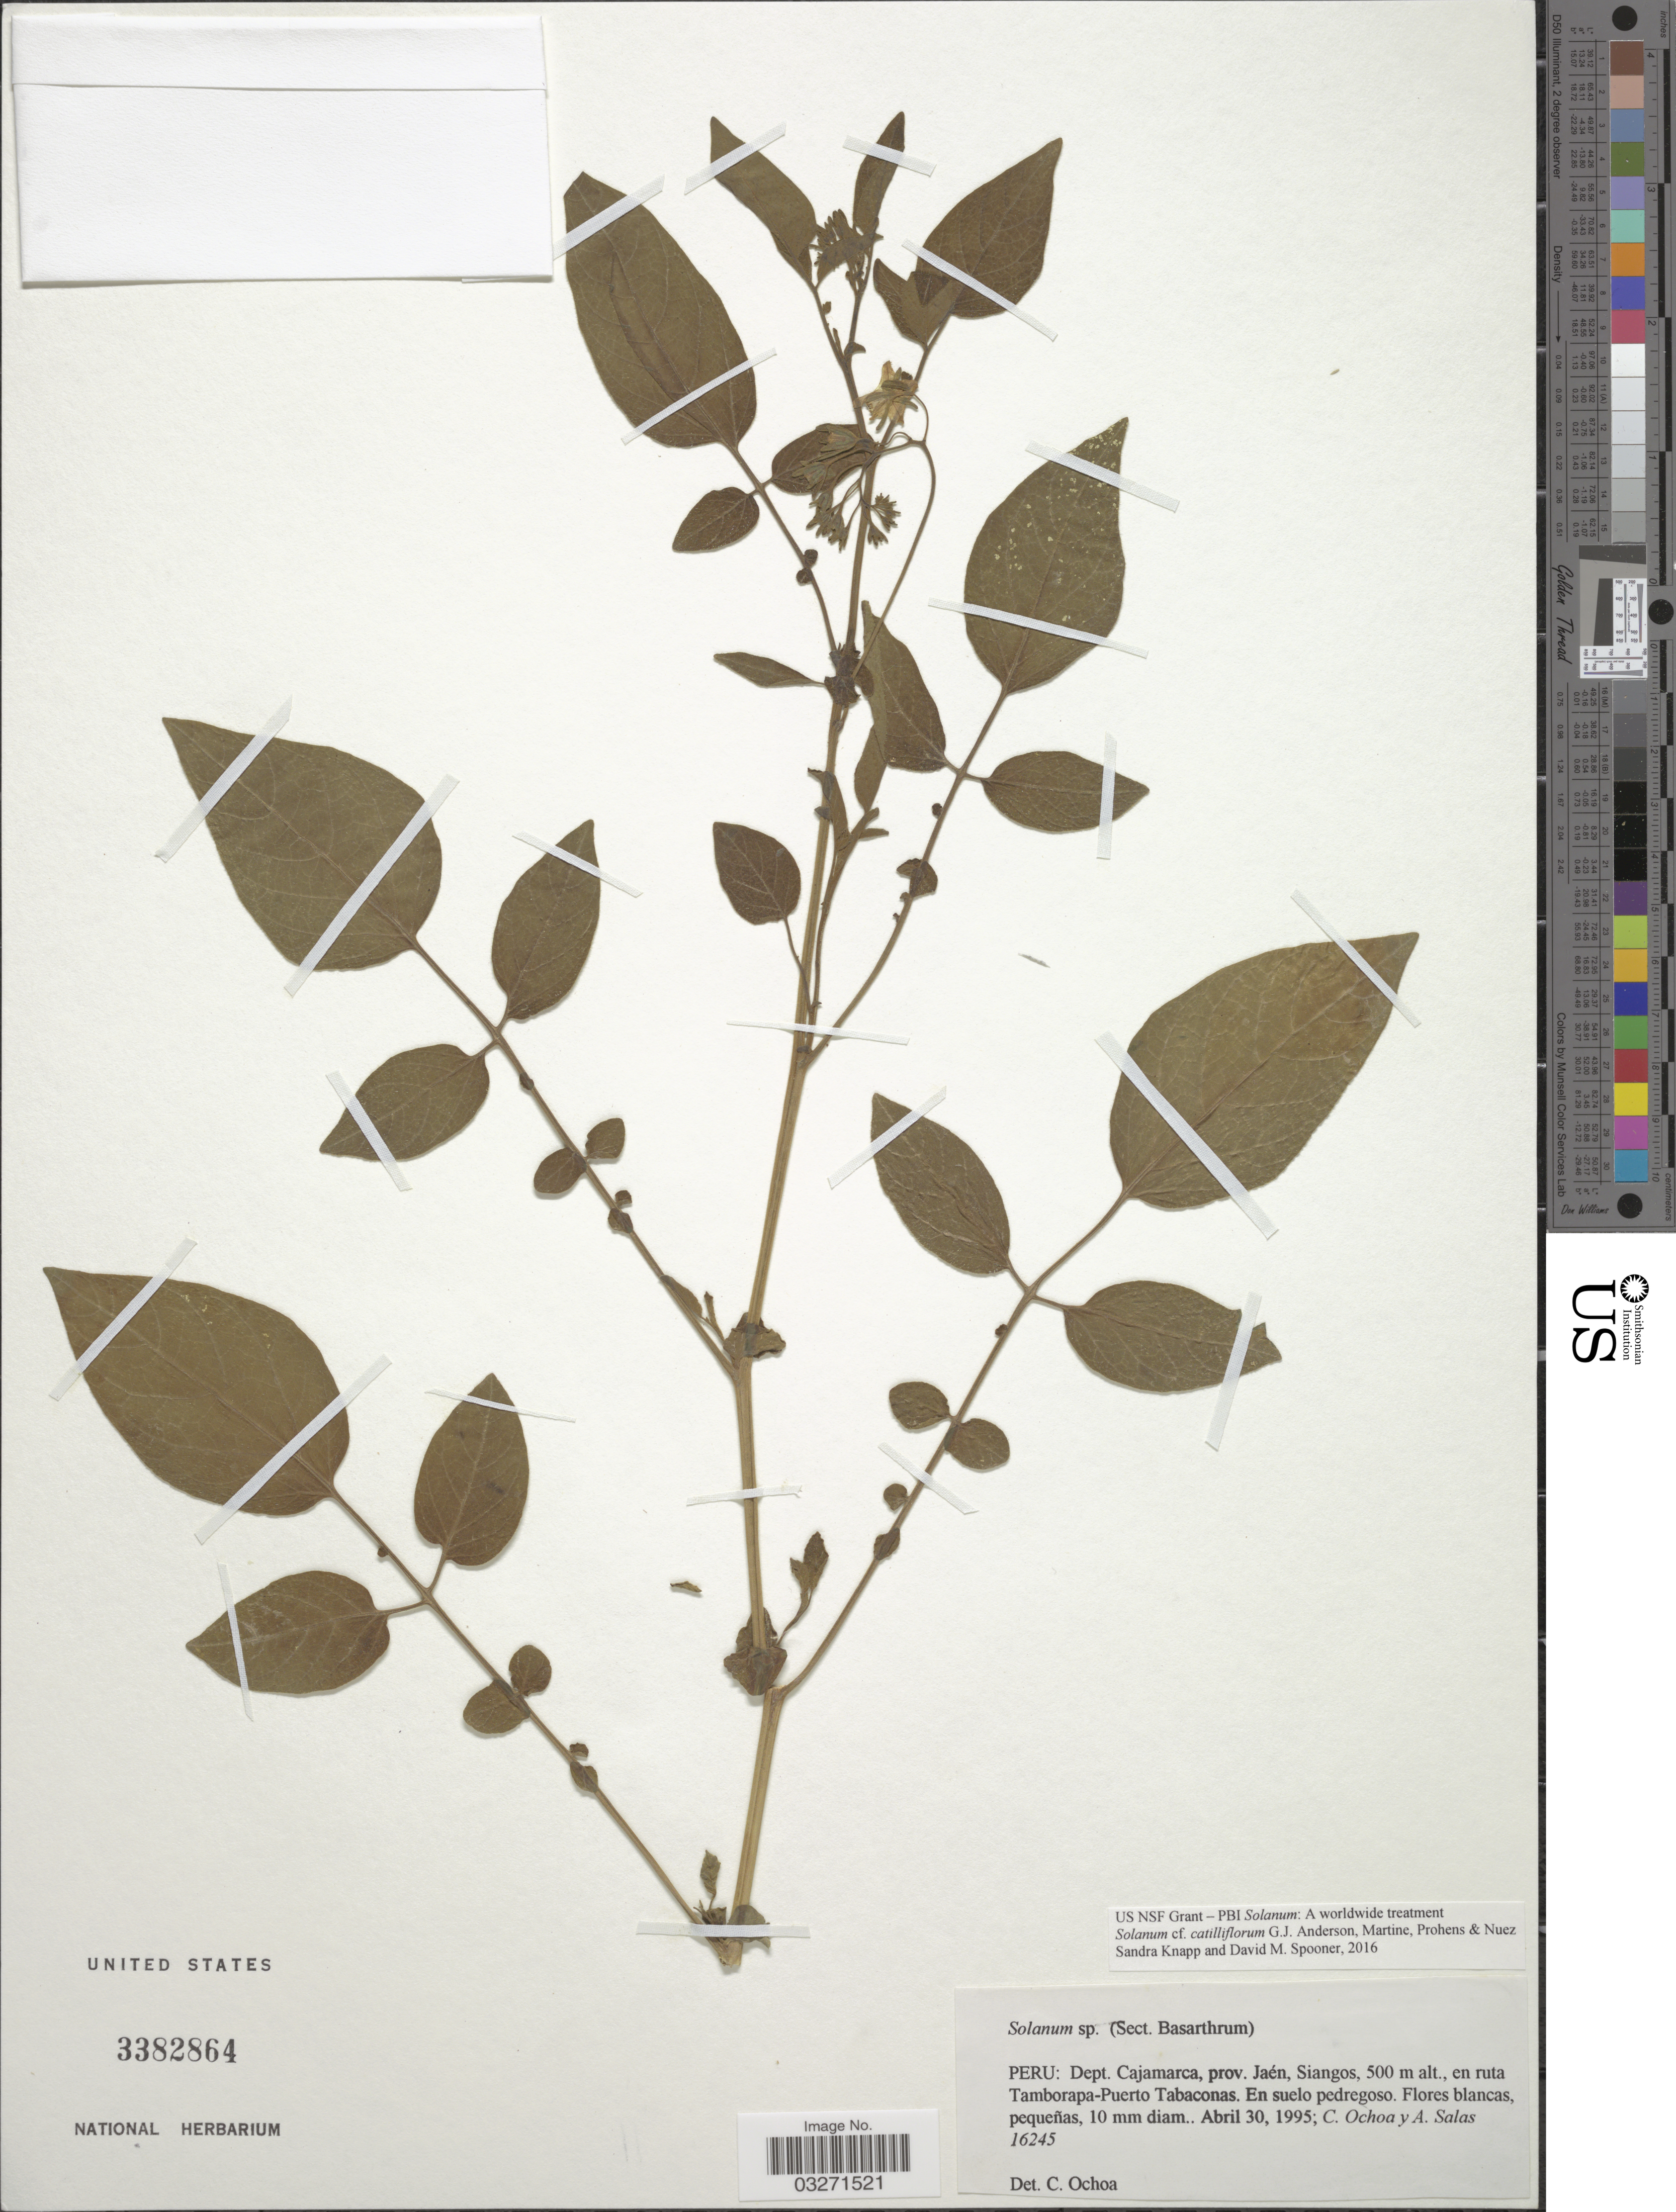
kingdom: Plantae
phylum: Tracheophyta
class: Magnoliopsida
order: Solanales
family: Solanaceae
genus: Solanum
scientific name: Solanum catilliflorum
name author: G.J. Anderson et al.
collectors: C. Ochoa & A. Salas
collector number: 16245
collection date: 1995-04-30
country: Peru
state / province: Cajamarca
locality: Dept. Cajamarca, prov. Jaén, Siangos, en ruta Tamborapa-Puerto Tabaconas.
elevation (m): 500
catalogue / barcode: US 3382864